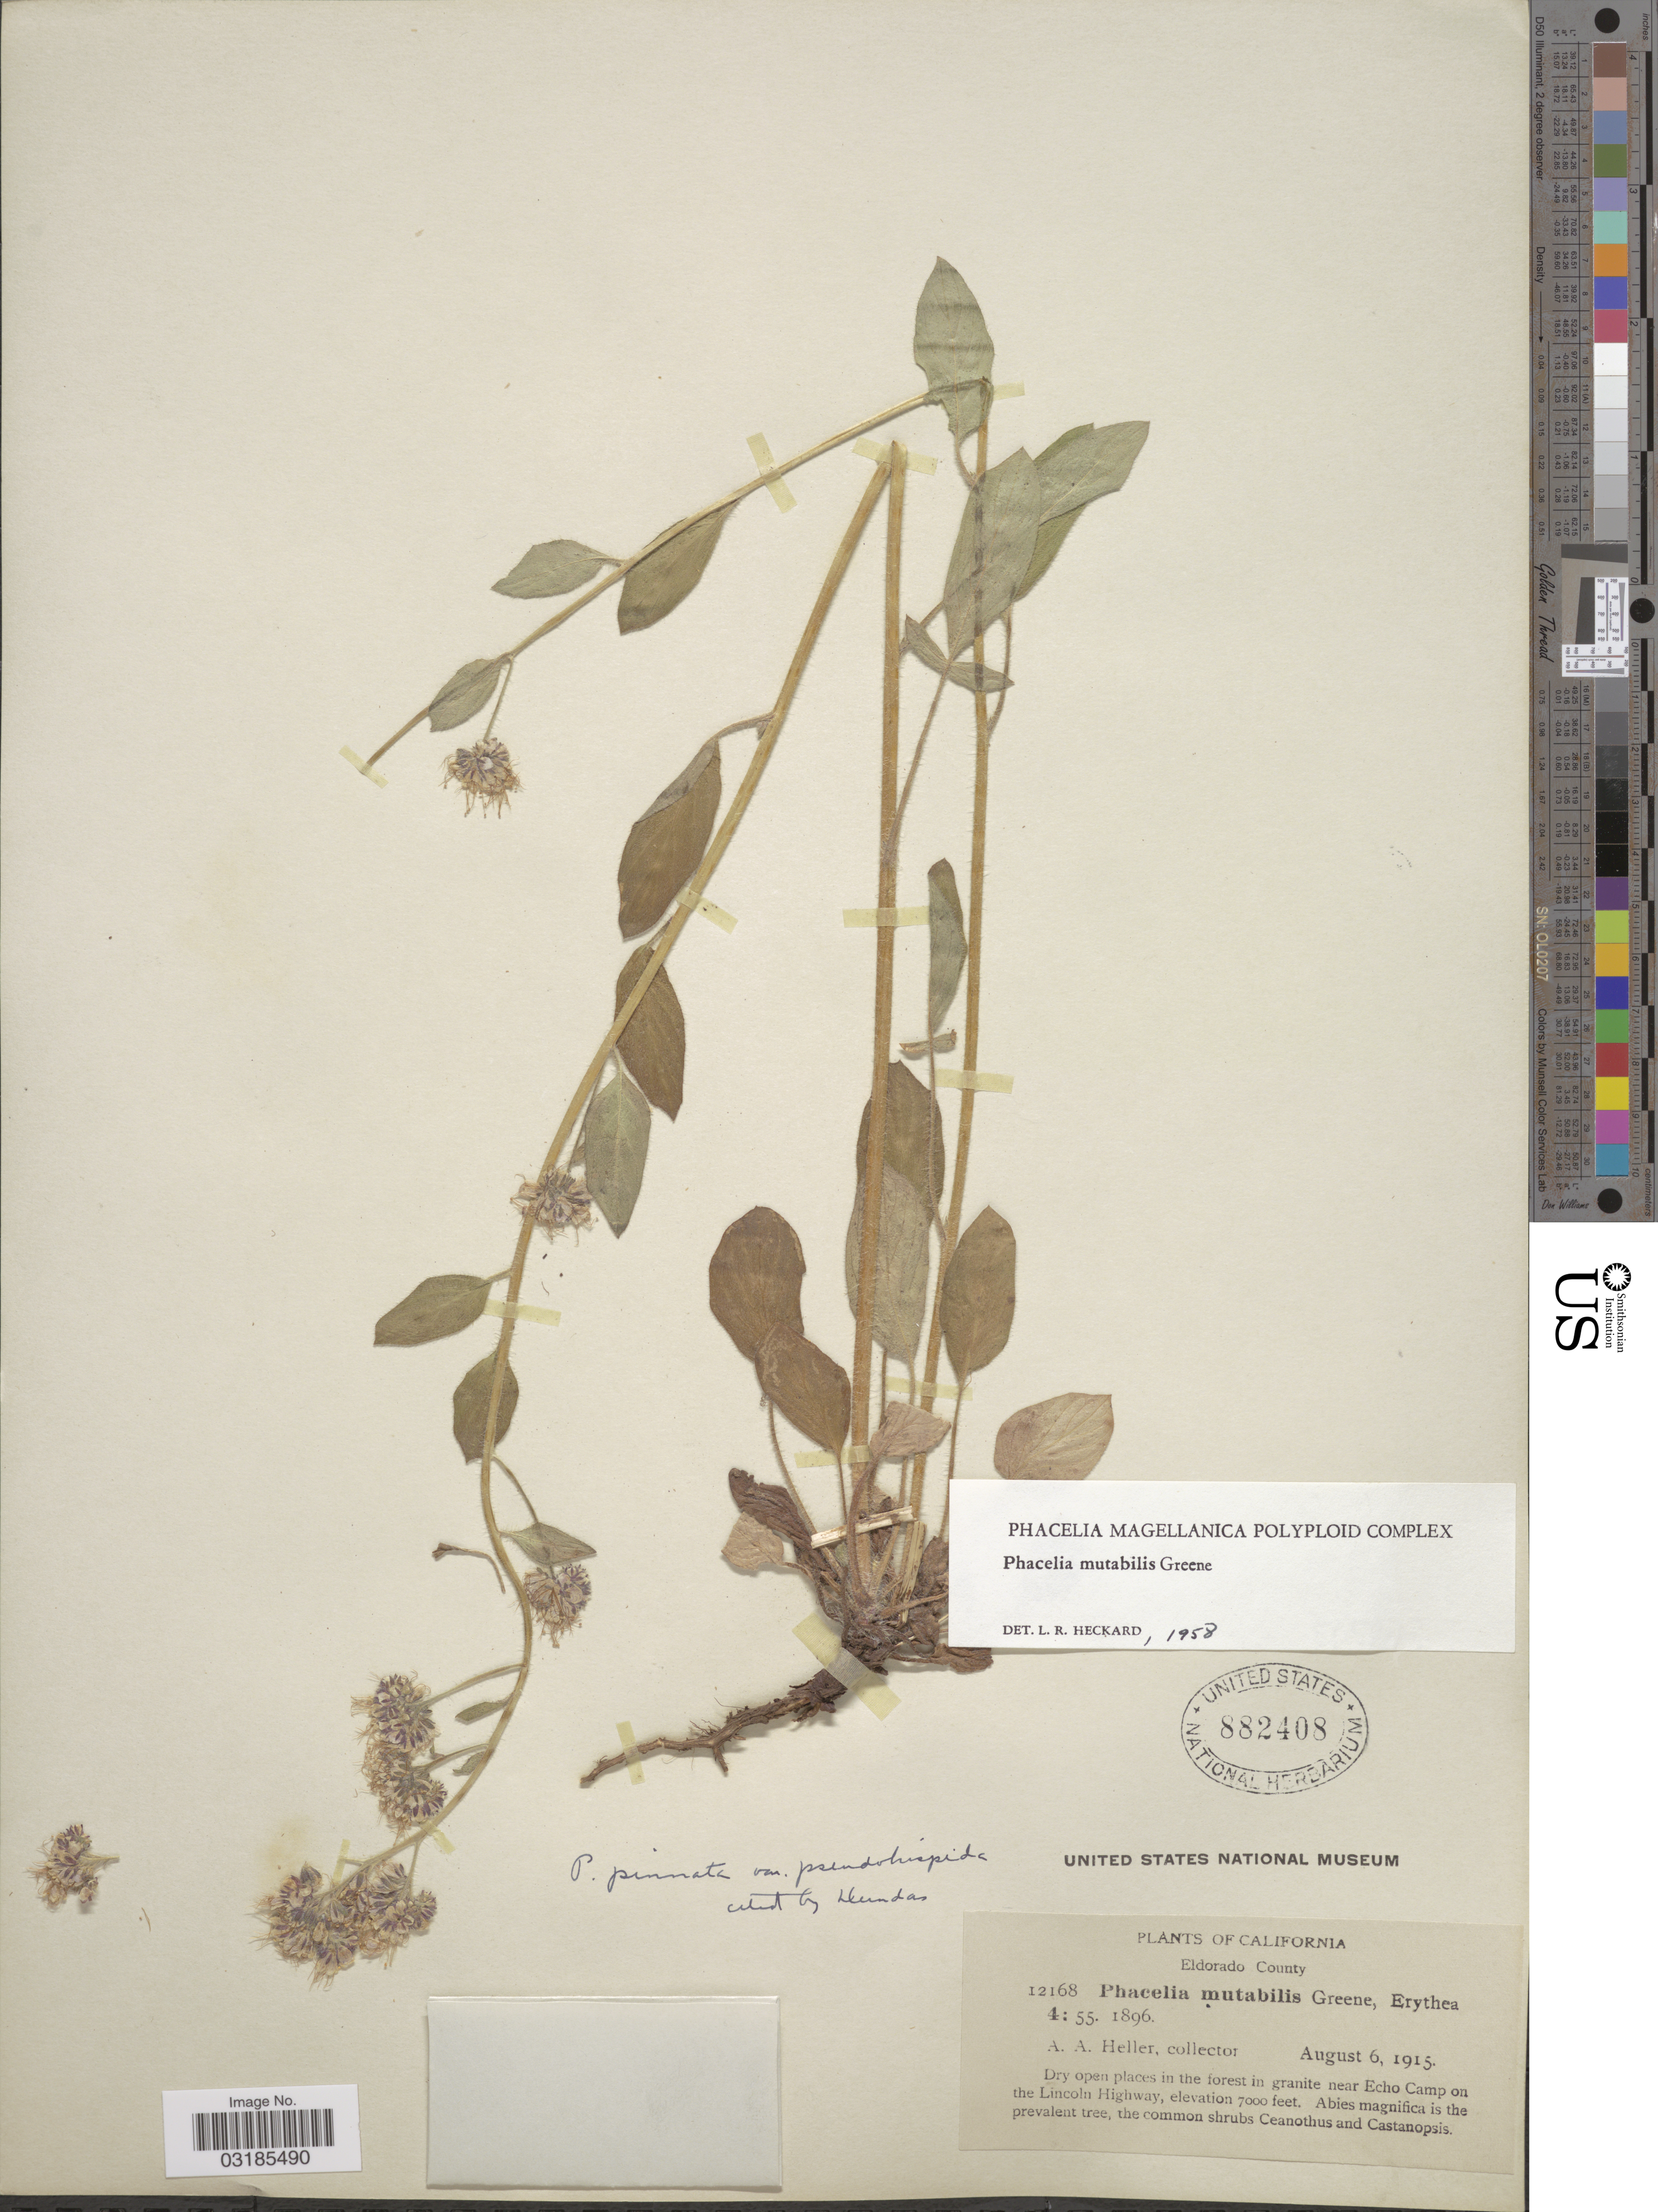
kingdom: Plantae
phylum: Tracheophyta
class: Magnoliopsida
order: Boraginales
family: Hydrophyllaceae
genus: Phacelia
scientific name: Phacelia mutabilis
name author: Greene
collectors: A. A. Heller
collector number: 12168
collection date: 1915-08-06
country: United States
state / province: California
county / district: El Dorado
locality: Eldorado County, Dry open places in the forest in granite near Echo Camp on the Lincoln Highway.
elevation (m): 2134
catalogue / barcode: US 882408